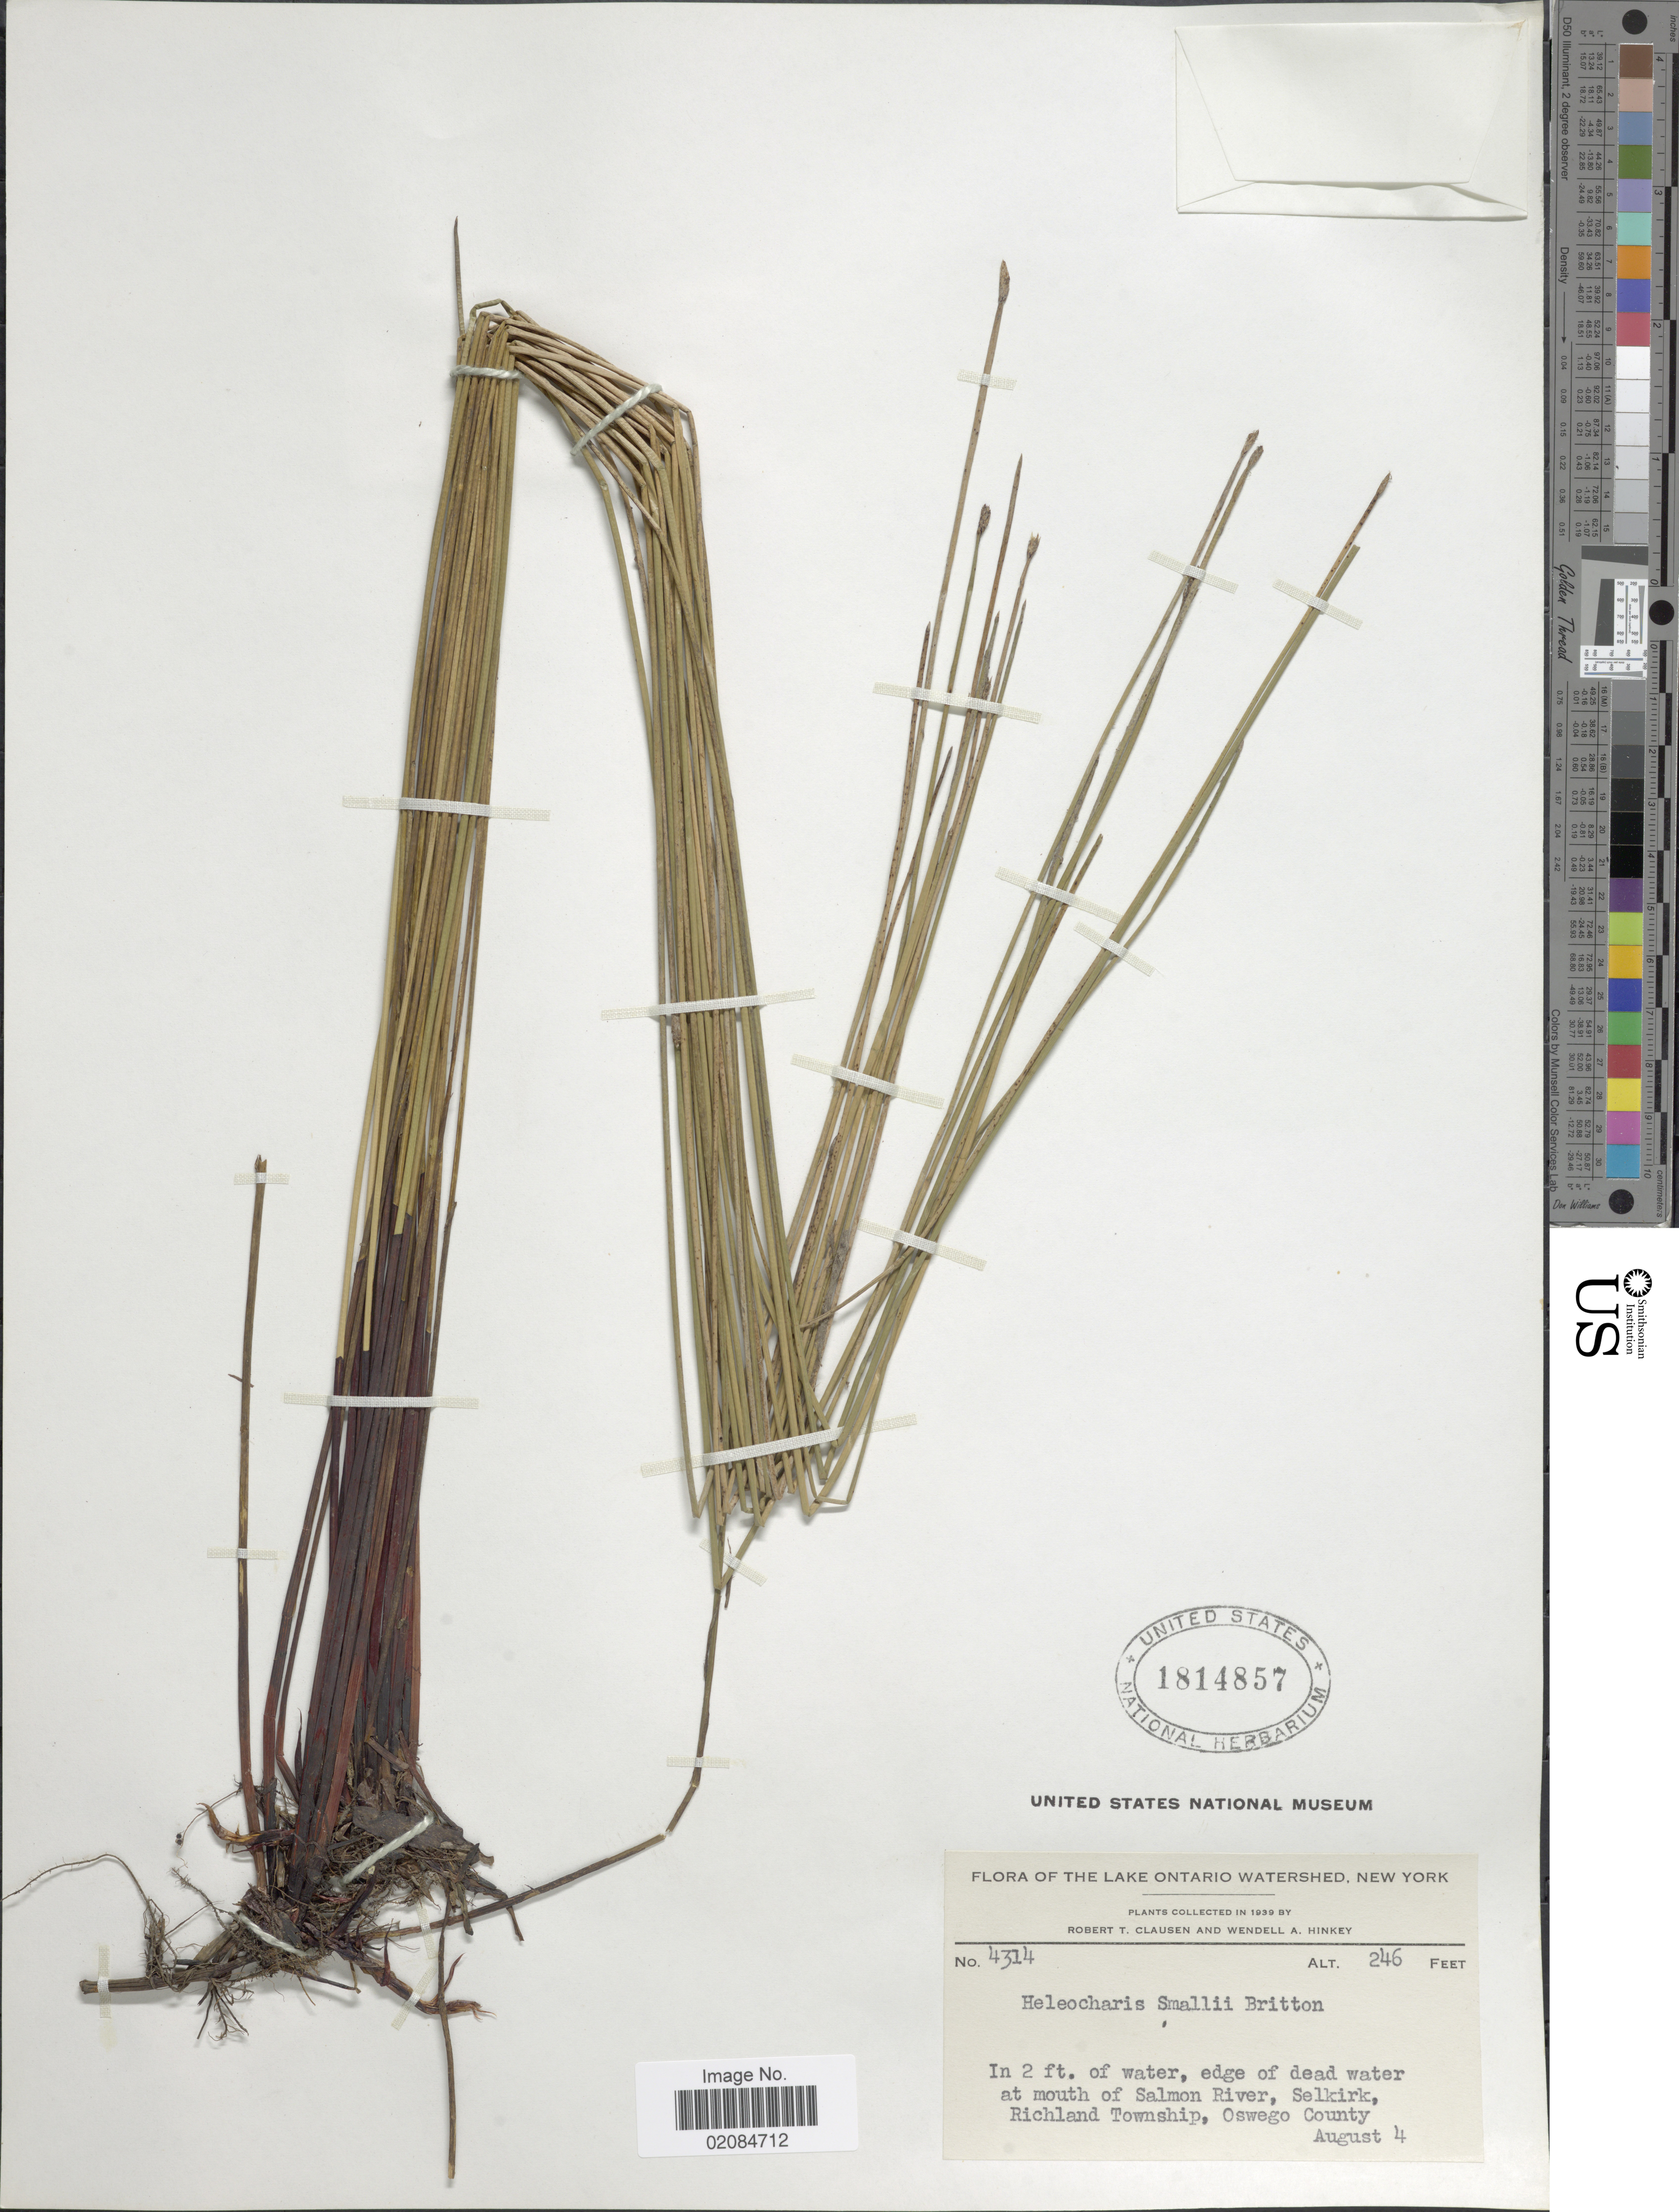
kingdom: Plantae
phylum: Tracheophyta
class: Liliopsida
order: Poales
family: Cyperaceae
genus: Eleocharis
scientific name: Eleocharis palustris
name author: (L.) Roem. & Schult.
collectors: R. T. Clausen & W. Hinkey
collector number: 4314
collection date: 1939-08-04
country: United States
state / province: New York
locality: The Lake Ontario Watershed. edge of dead water at mouth of Salmon River, Selkirk, Richland Township, Oswego County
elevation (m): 75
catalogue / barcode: US 1814857